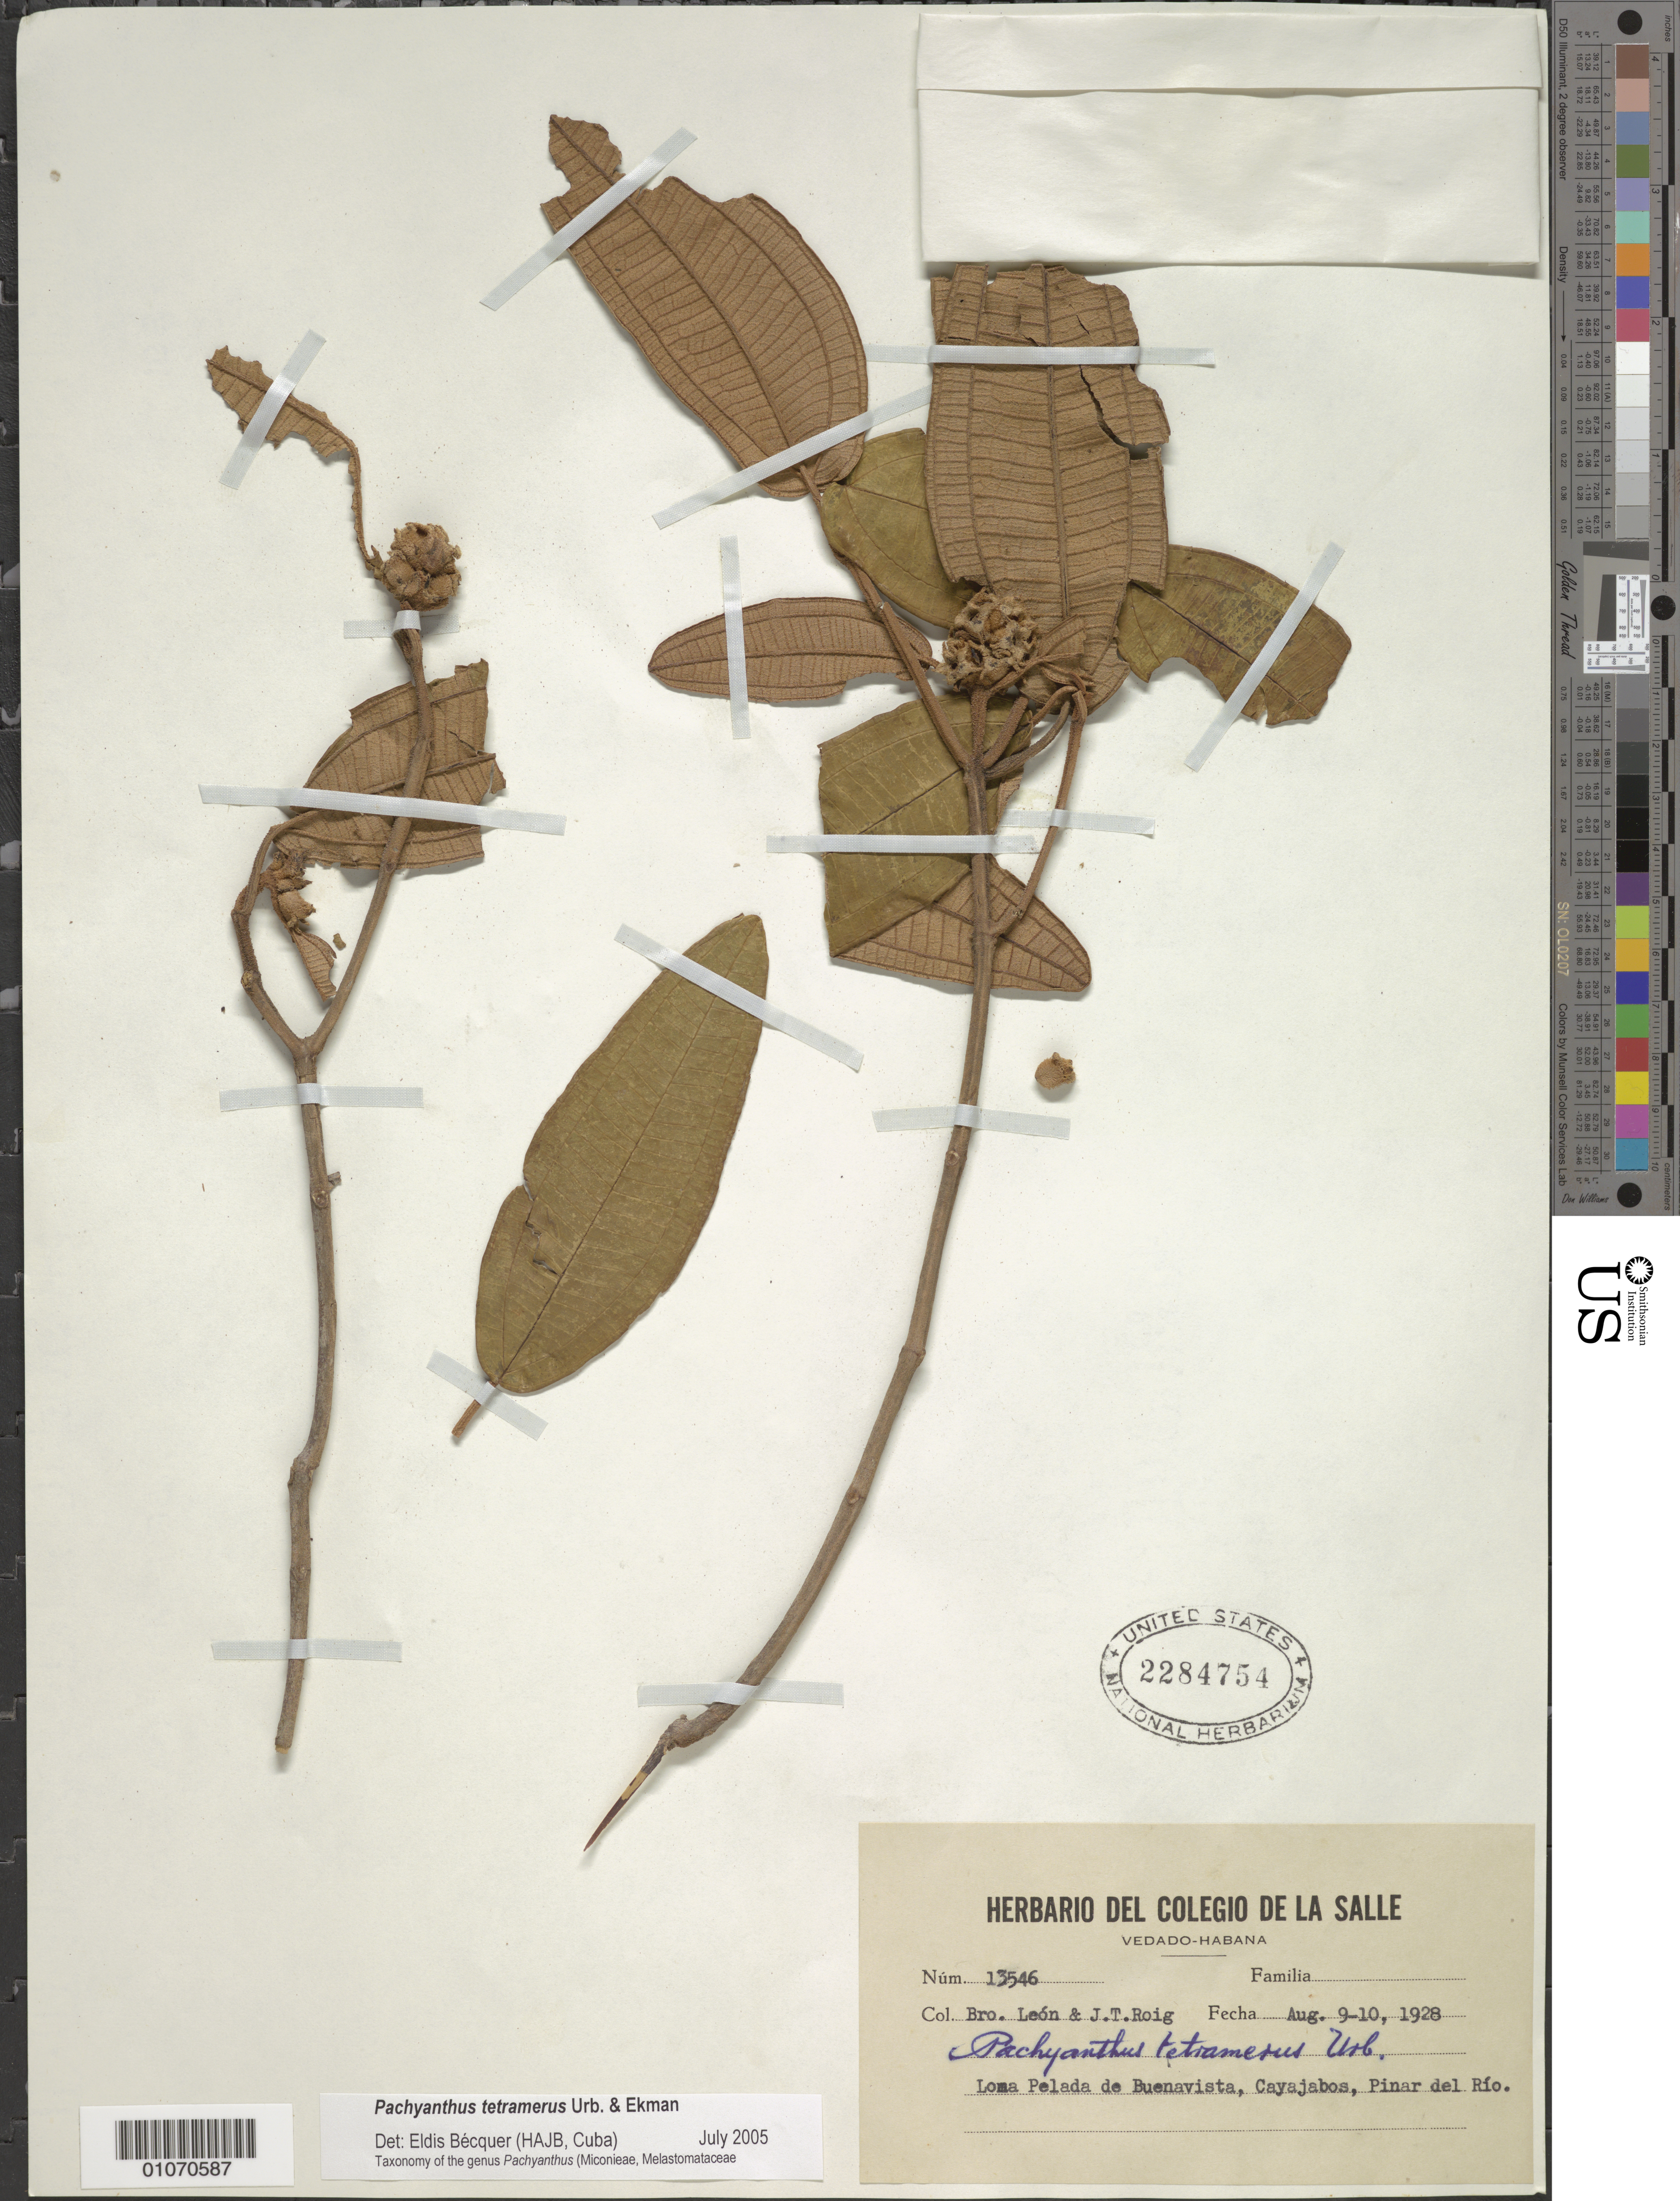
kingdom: Plantae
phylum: Tracheophyta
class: Magnoliopsida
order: Myrtales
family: Melastomataceae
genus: Pachyanthus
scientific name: Pachyanthus tetramerus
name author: Urb. & Ekman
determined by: Bécquer Granados, E. R., (HAJB)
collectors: Bro. León & J. Roig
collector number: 13546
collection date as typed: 09 Aug 1928 to 10 Aug 1928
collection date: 1928-08-09/1928-08-10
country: Cuba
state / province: Pinar del Río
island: Cuba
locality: Loma Pelada de Buenavista, Cayajabos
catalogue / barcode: US 2284754